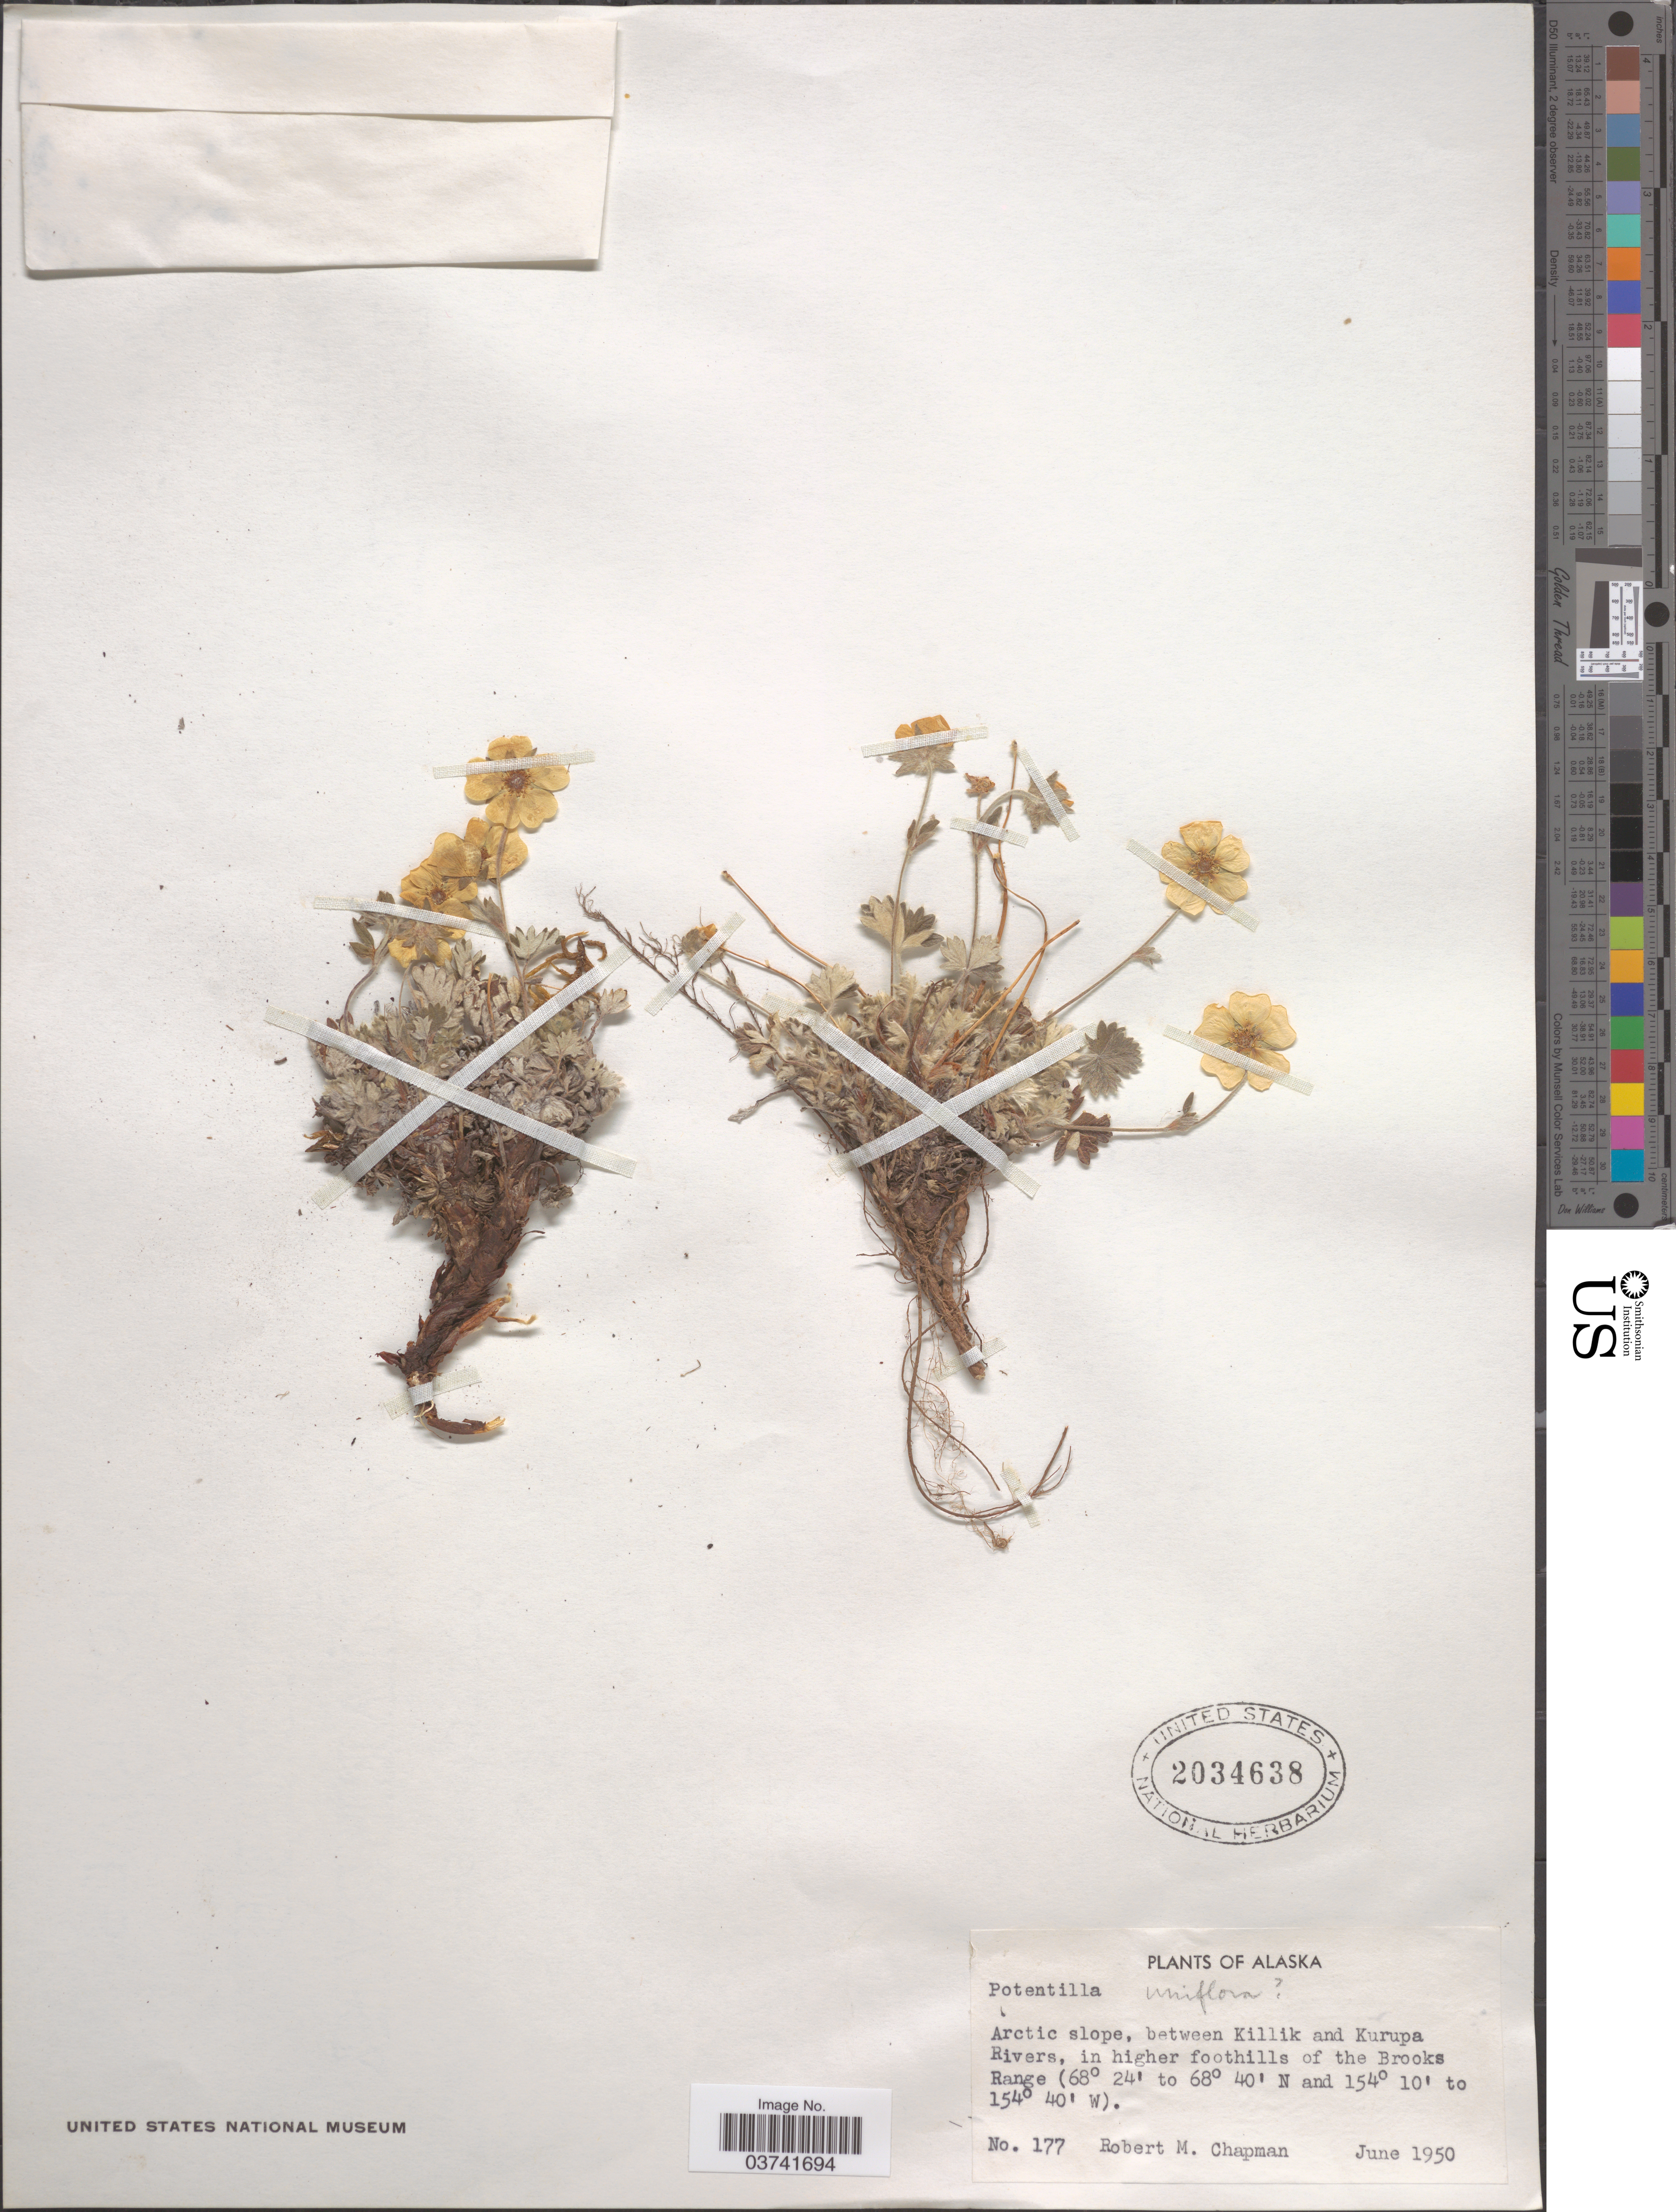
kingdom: Plantae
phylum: Tracheophyta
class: Magnoliopsida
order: Rosales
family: Rosaceae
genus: Potentilla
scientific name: Potentilla uniflora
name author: Ledeb.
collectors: R. M. Chapman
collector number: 177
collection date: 1950-06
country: United States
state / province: Alaska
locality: Arctic slope, between Killik and Kurupa Rivers, in higher foothills of the Brooks Range.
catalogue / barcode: US 2034638